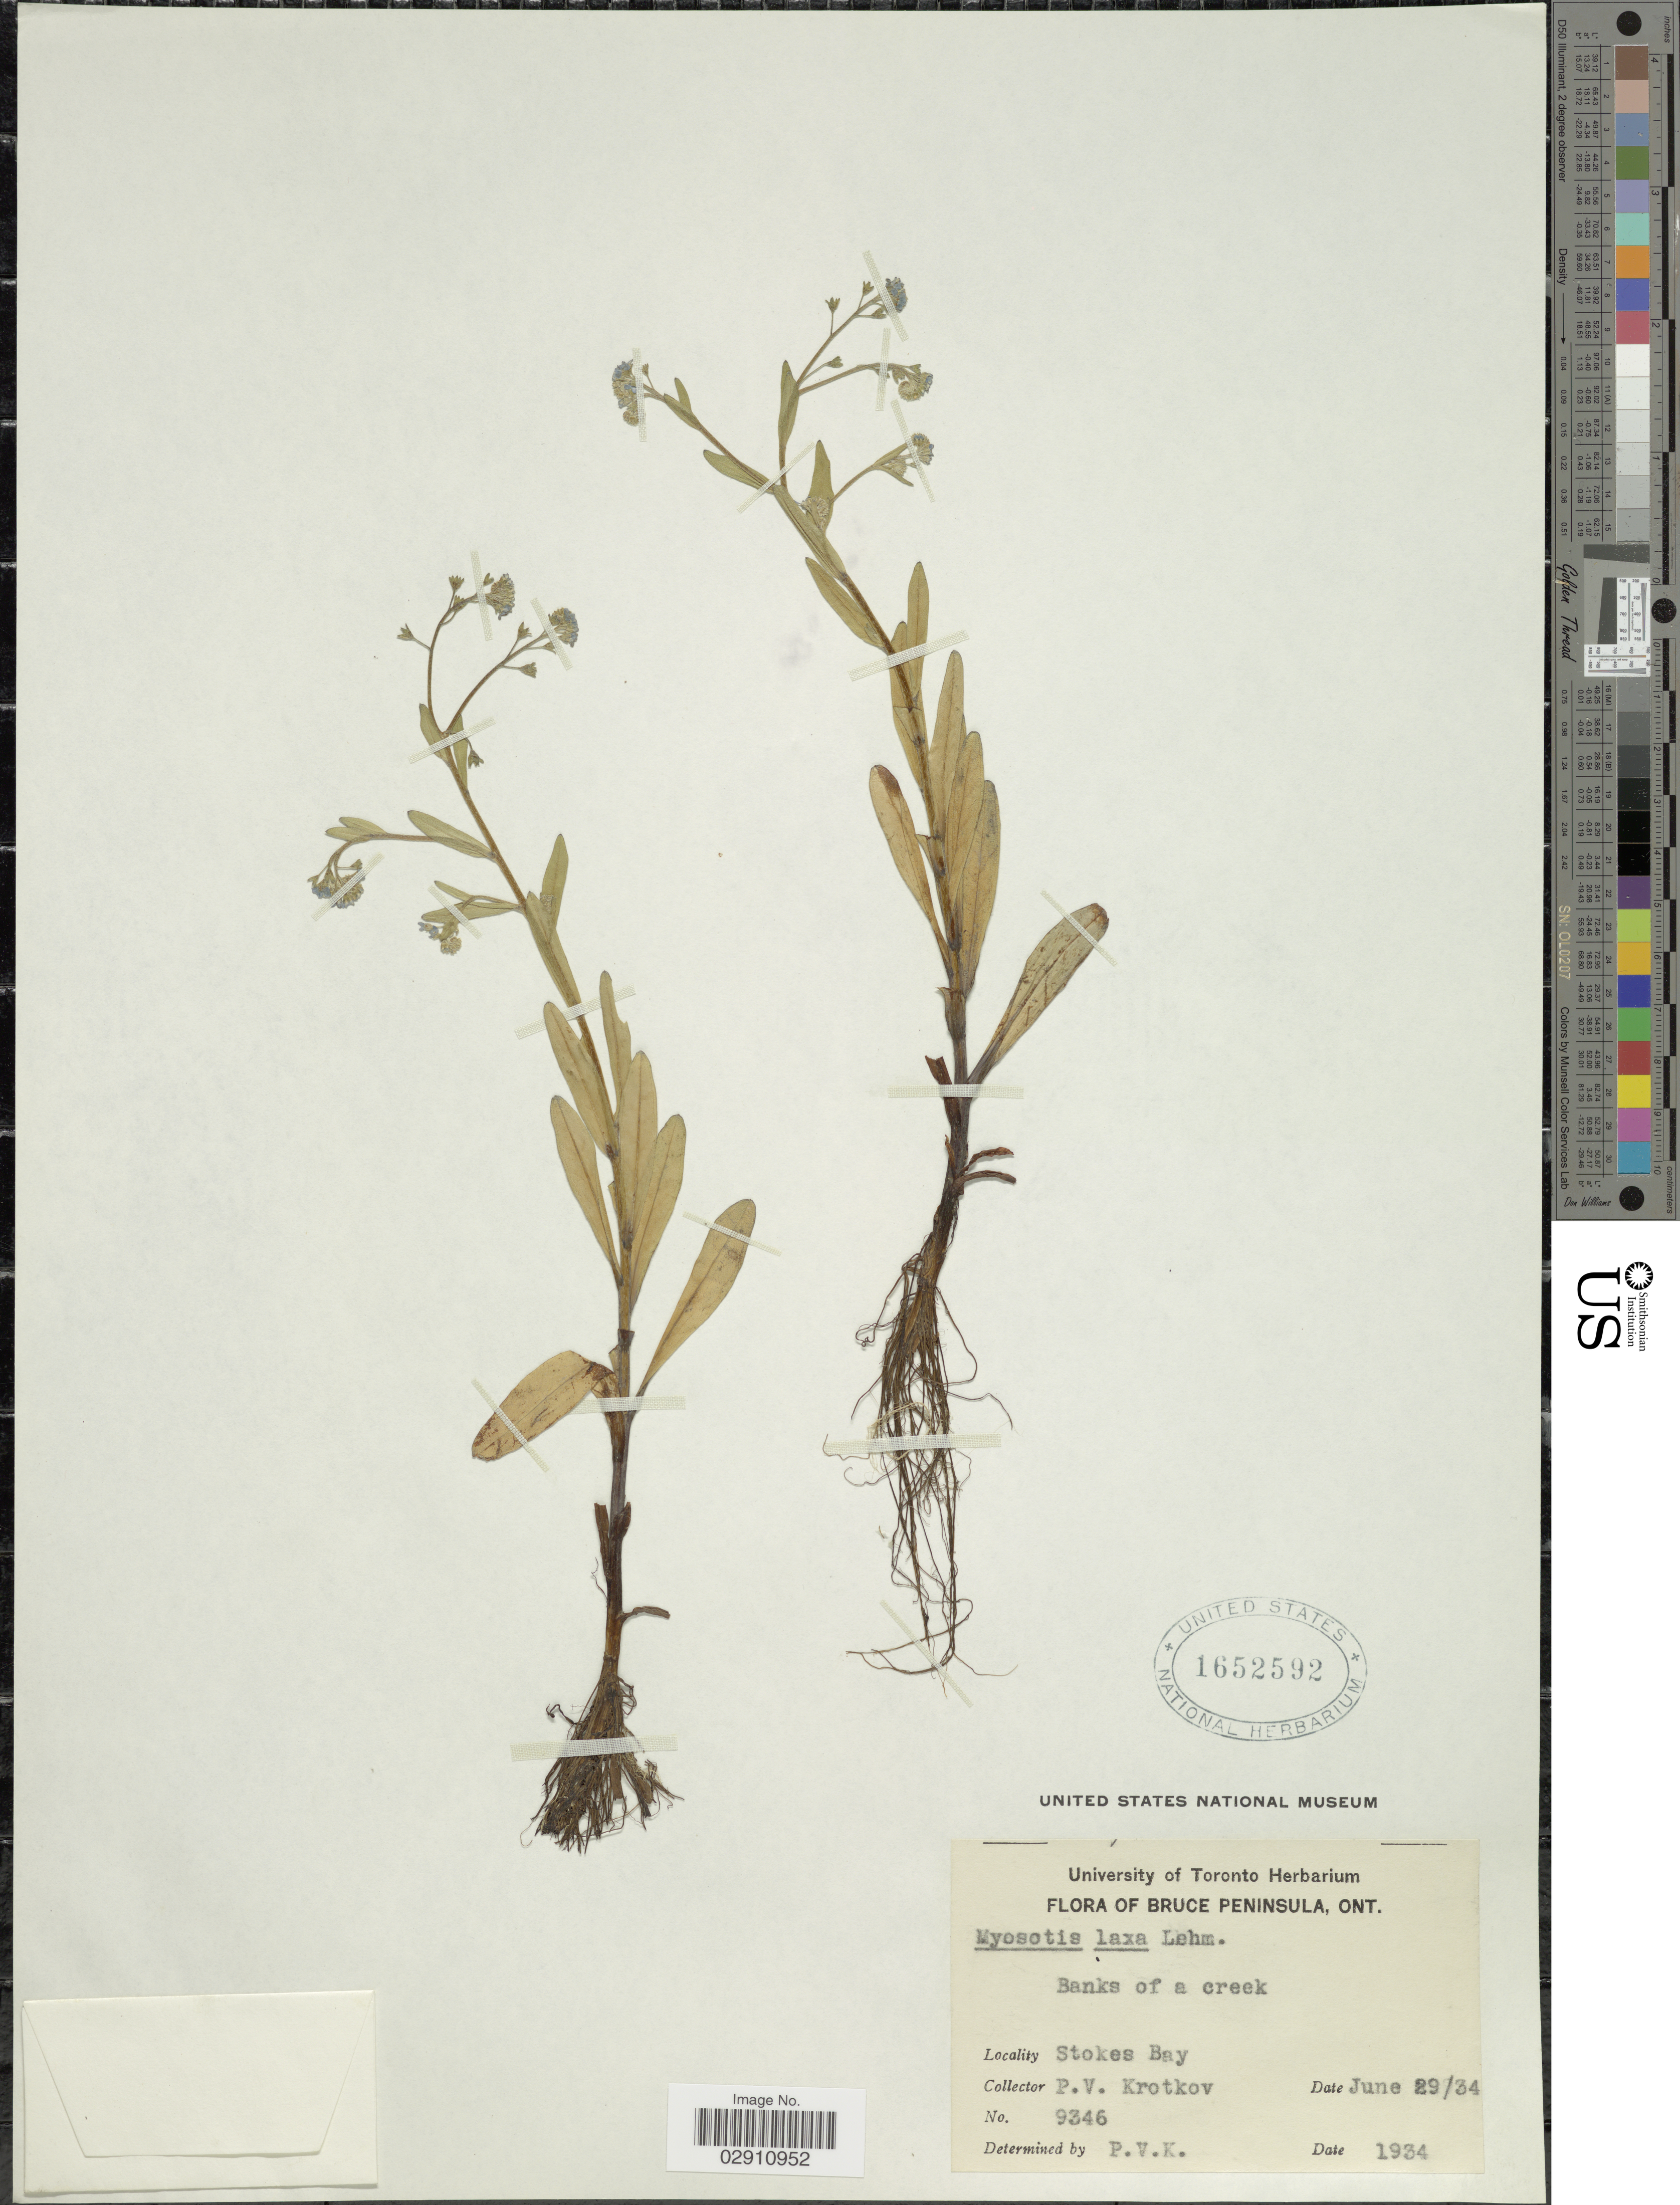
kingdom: Plantae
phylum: Tracheophyta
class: Magnoliopsida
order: Boraginales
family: Boraginaceae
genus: Myosotis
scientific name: Myosotis laxa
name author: F. Lehm.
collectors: P. V. Krotkov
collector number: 9346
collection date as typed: Transcribed d/m/y: 29/6/34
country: Canada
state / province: Ontario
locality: Bruce Peninsula. Banks of a creek. Stokes Bay.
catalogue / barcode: US 1652592